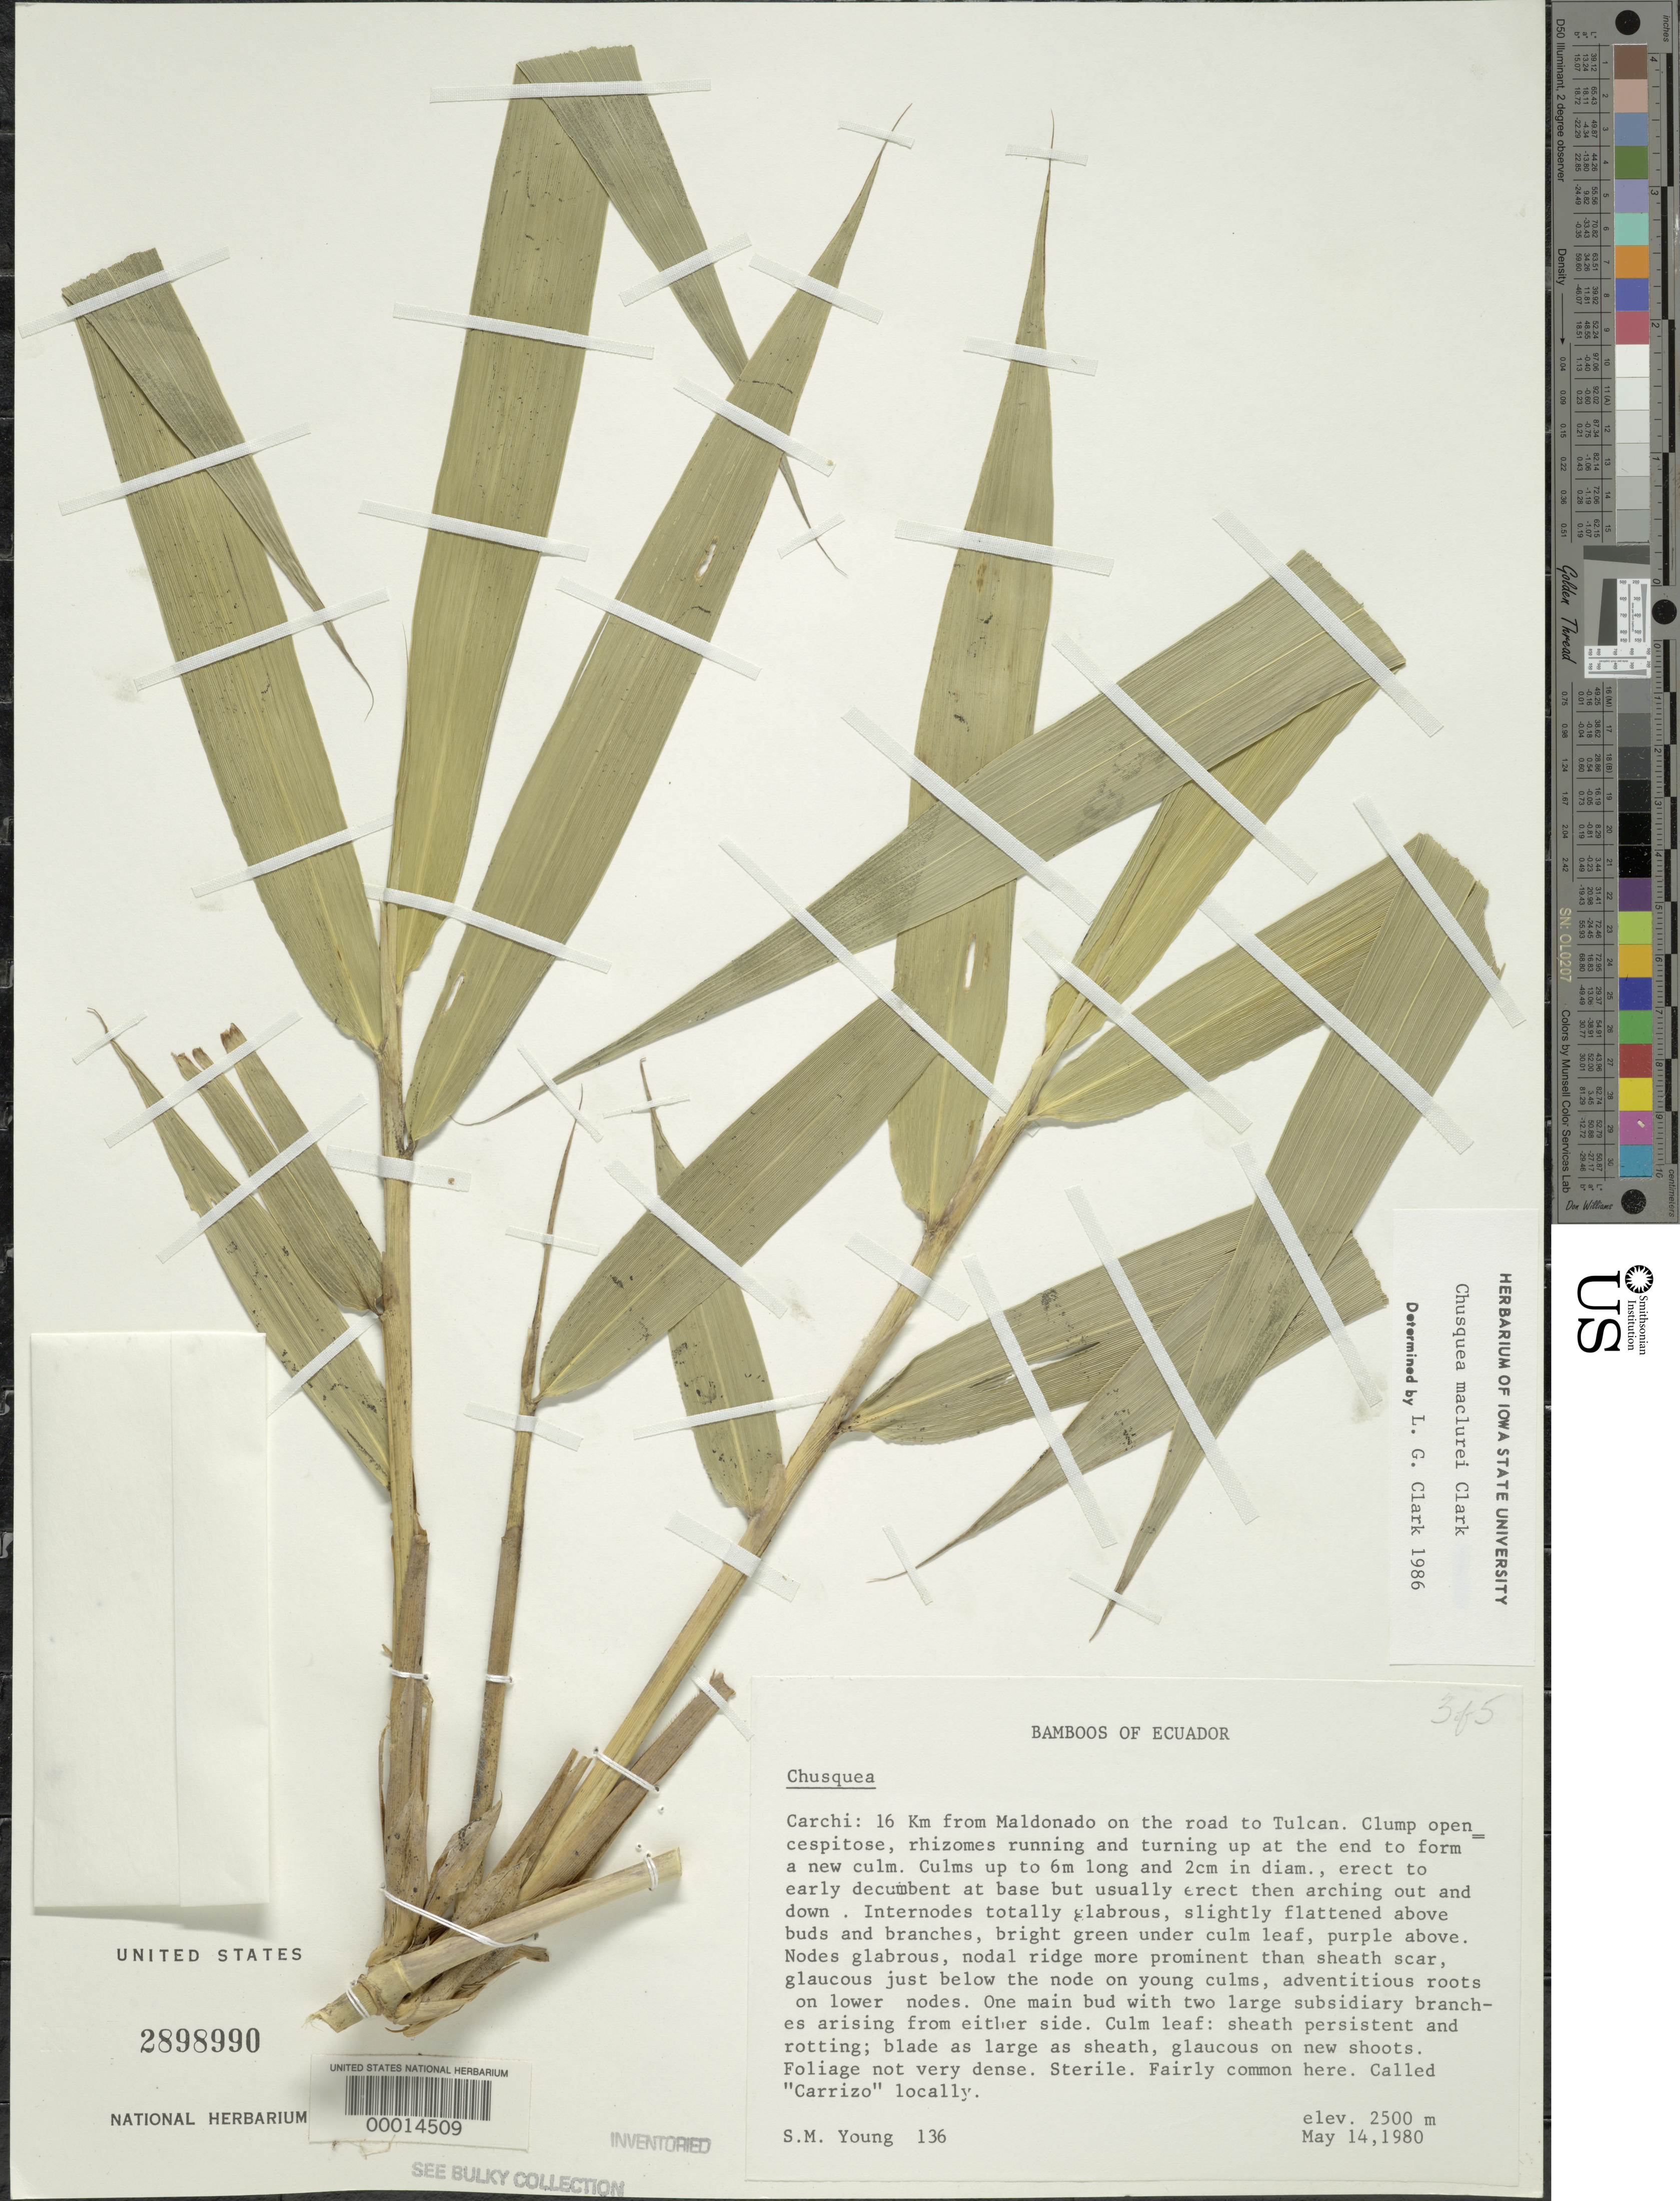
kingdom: Plantae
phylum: Tracheophyta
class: Liliopsida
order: Poales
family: Poaceae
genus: Chusquea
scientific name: Chusquea maclurei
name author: L.G. Clark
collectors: S. Young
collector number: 136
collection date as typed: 14 May 1980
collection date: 1980-05-14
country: Ecuador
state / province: Carchi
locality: Maldonado/Tulcan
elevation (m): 2500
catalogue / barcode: US 2898990